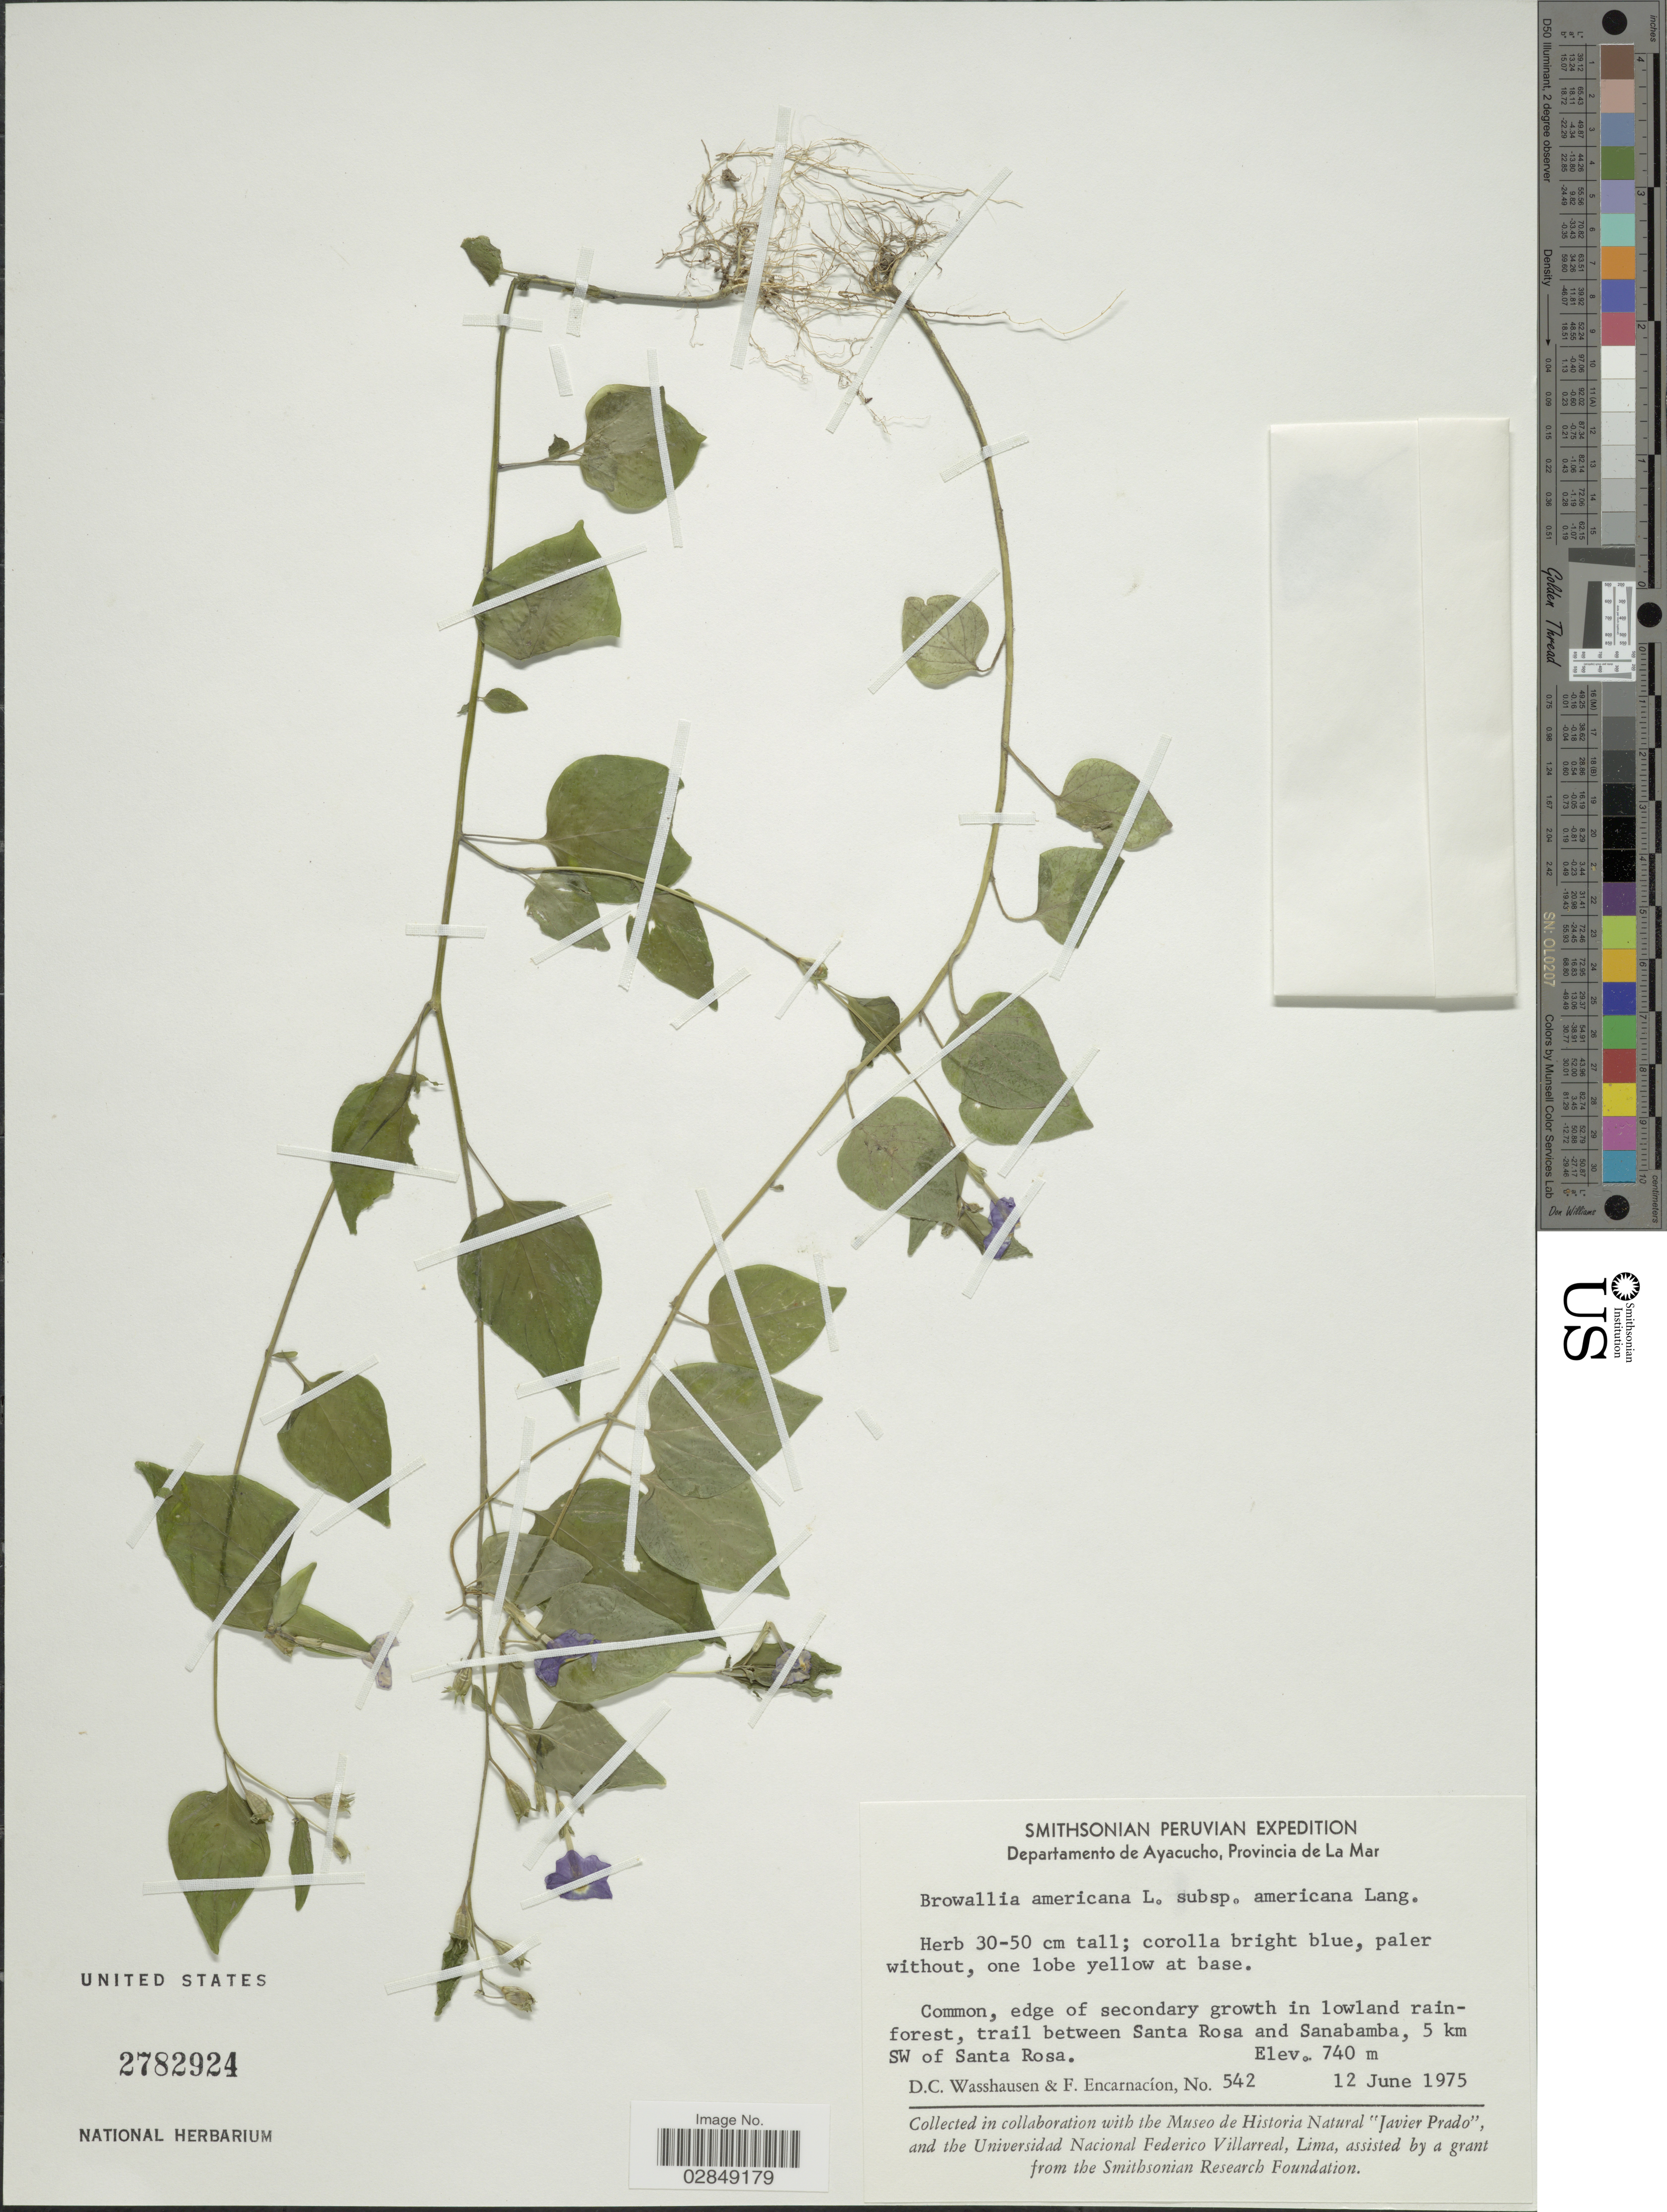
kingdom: Plantae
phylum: Tracheophyta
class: Magnoliopsida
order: Solanales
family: Solanaceae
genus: Browallia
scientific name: Browallia americana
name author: L.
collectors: D. C. Wasshausen & F. Encarnación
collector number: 542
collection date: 1975-06-12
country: Peru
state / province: Ayacucho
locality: Departamento de Ayacucho, Provincia de La Mar. Common, edge of secondary growth in lowland rainforest, trail between Santa Rosa and Sanabamba, 5 km SW of Santa Rosa.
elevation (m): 740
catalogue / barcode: US 2782924